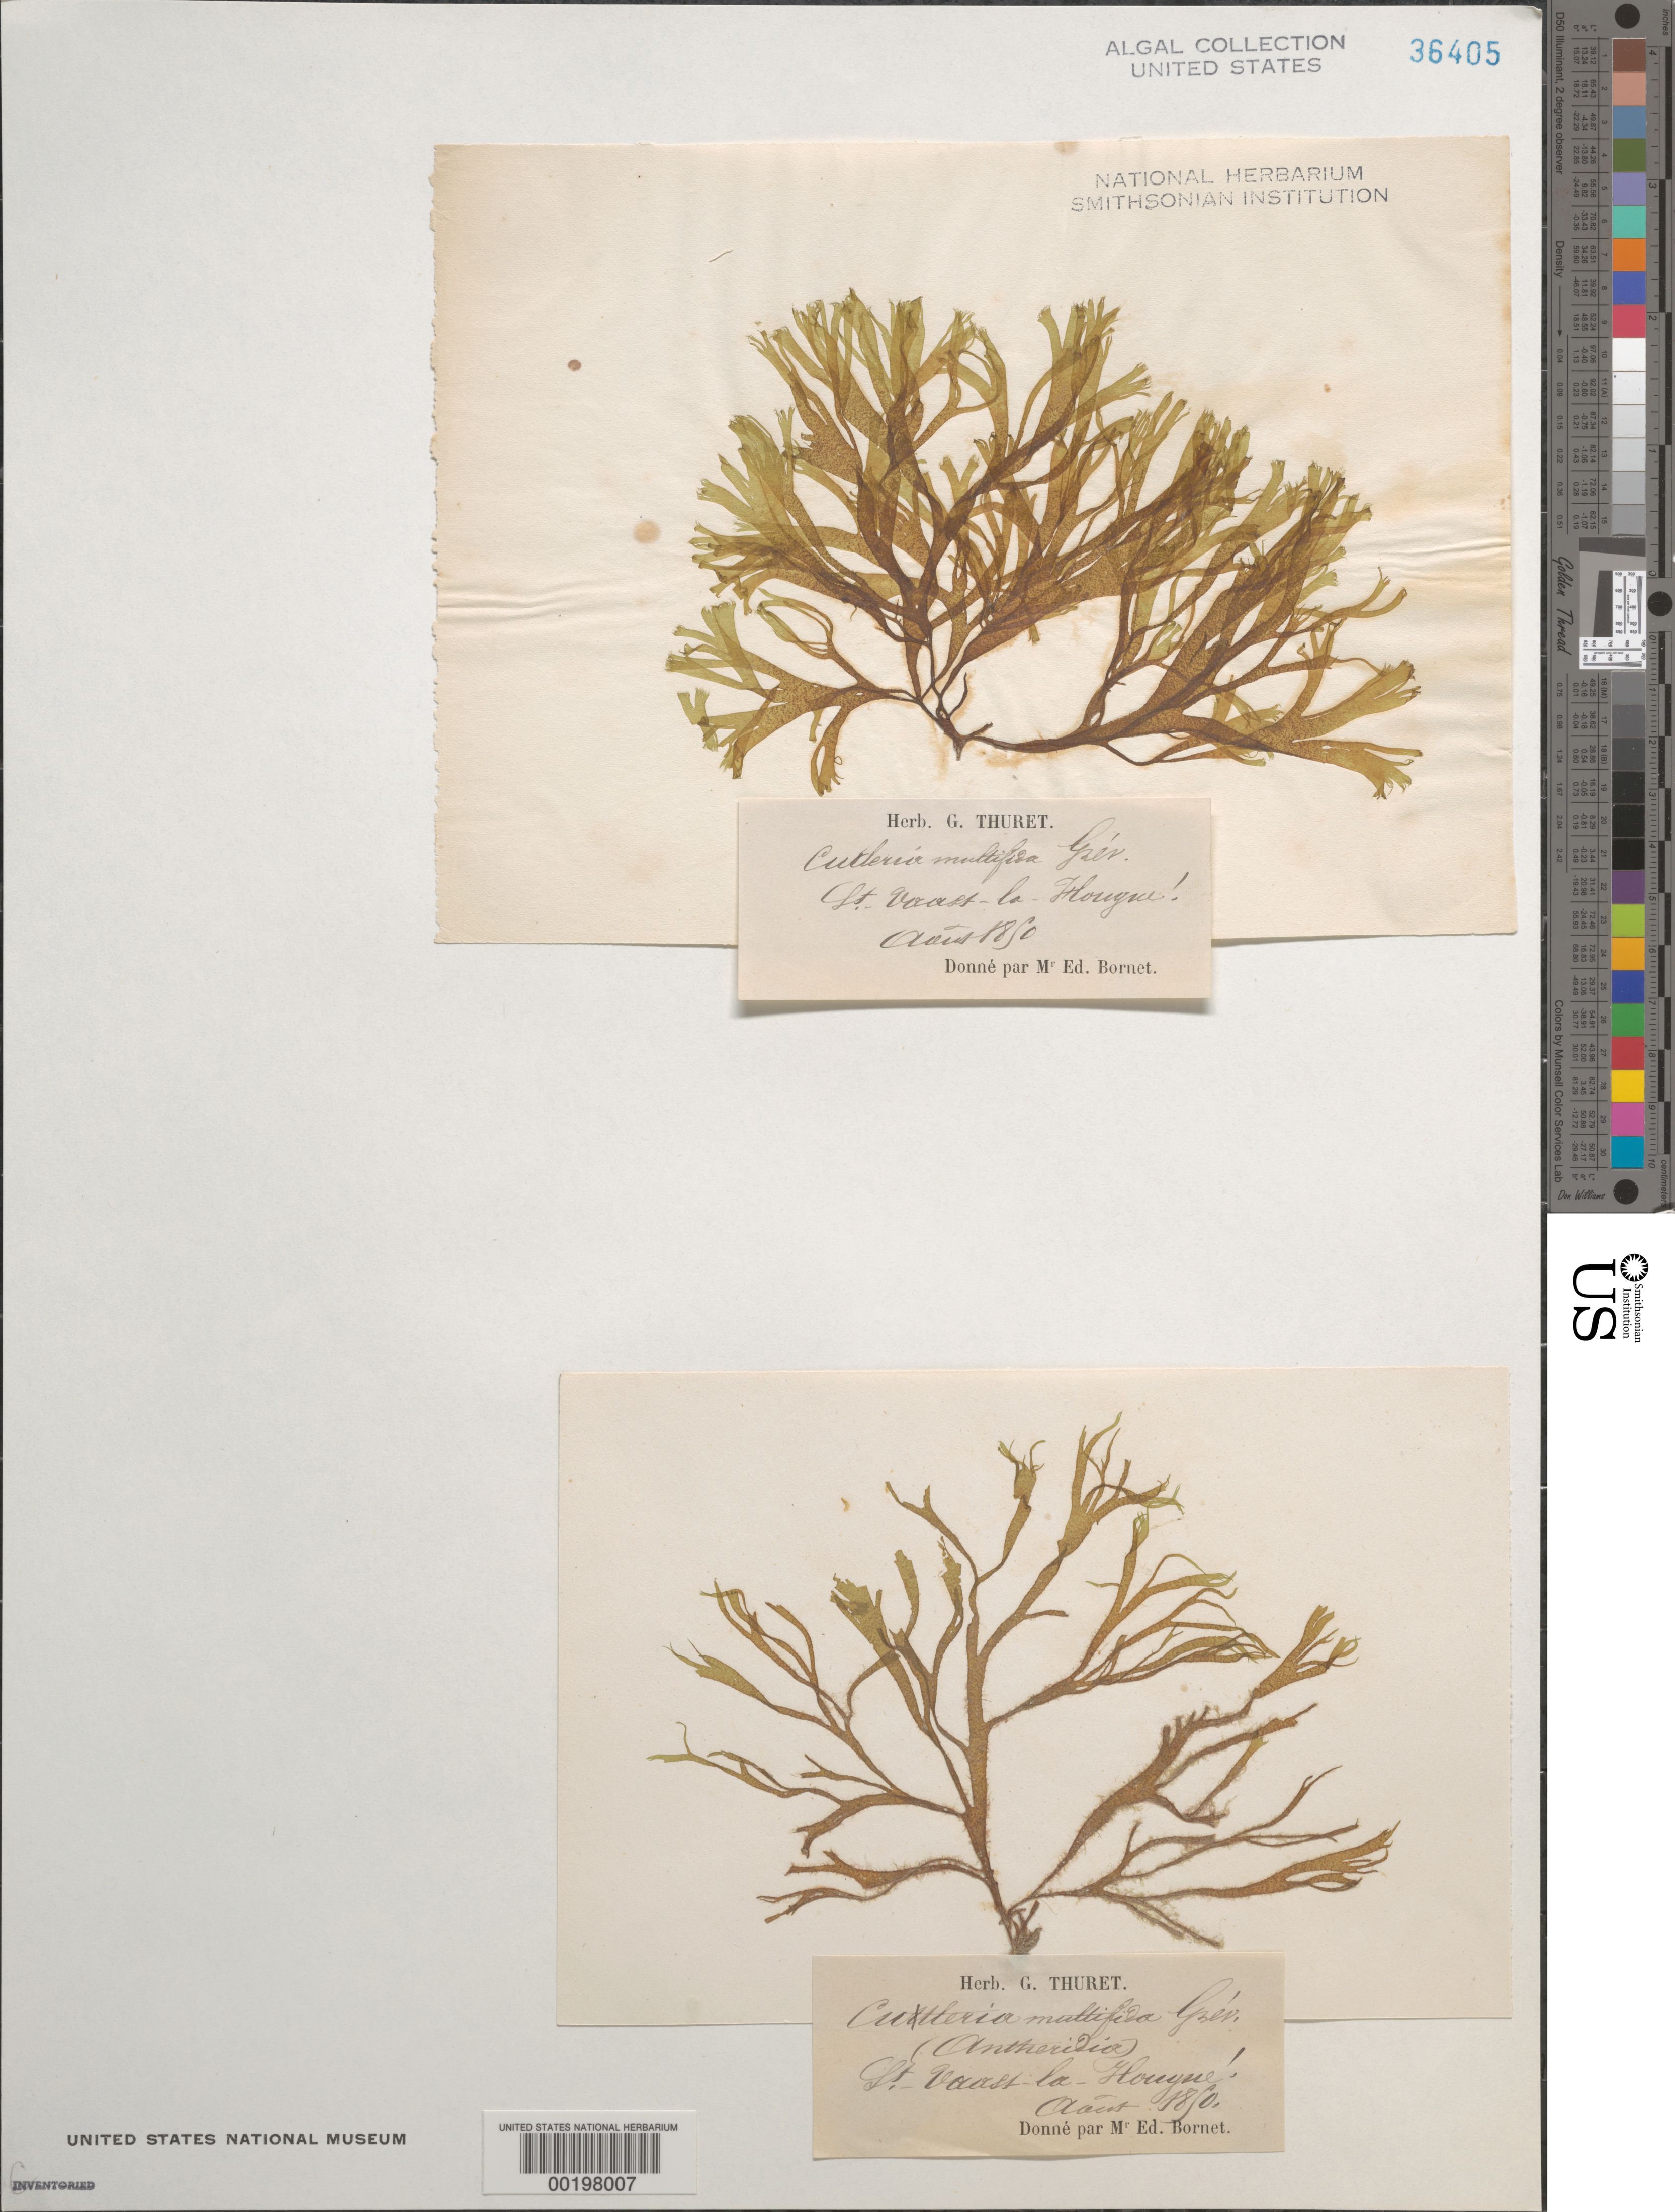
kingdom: Chromista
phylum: Ochrophyta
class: Phaeophyceae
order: Cutleriales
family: Cutleriaceae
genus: Cutleria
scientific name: Cutleria multifida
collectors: Thuret, G. (herbarium)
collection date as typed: Aug 1850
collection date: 1850-08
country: France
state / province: Normandie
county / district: Manche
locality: St. vaast-la-hougue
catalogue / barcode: US 36405